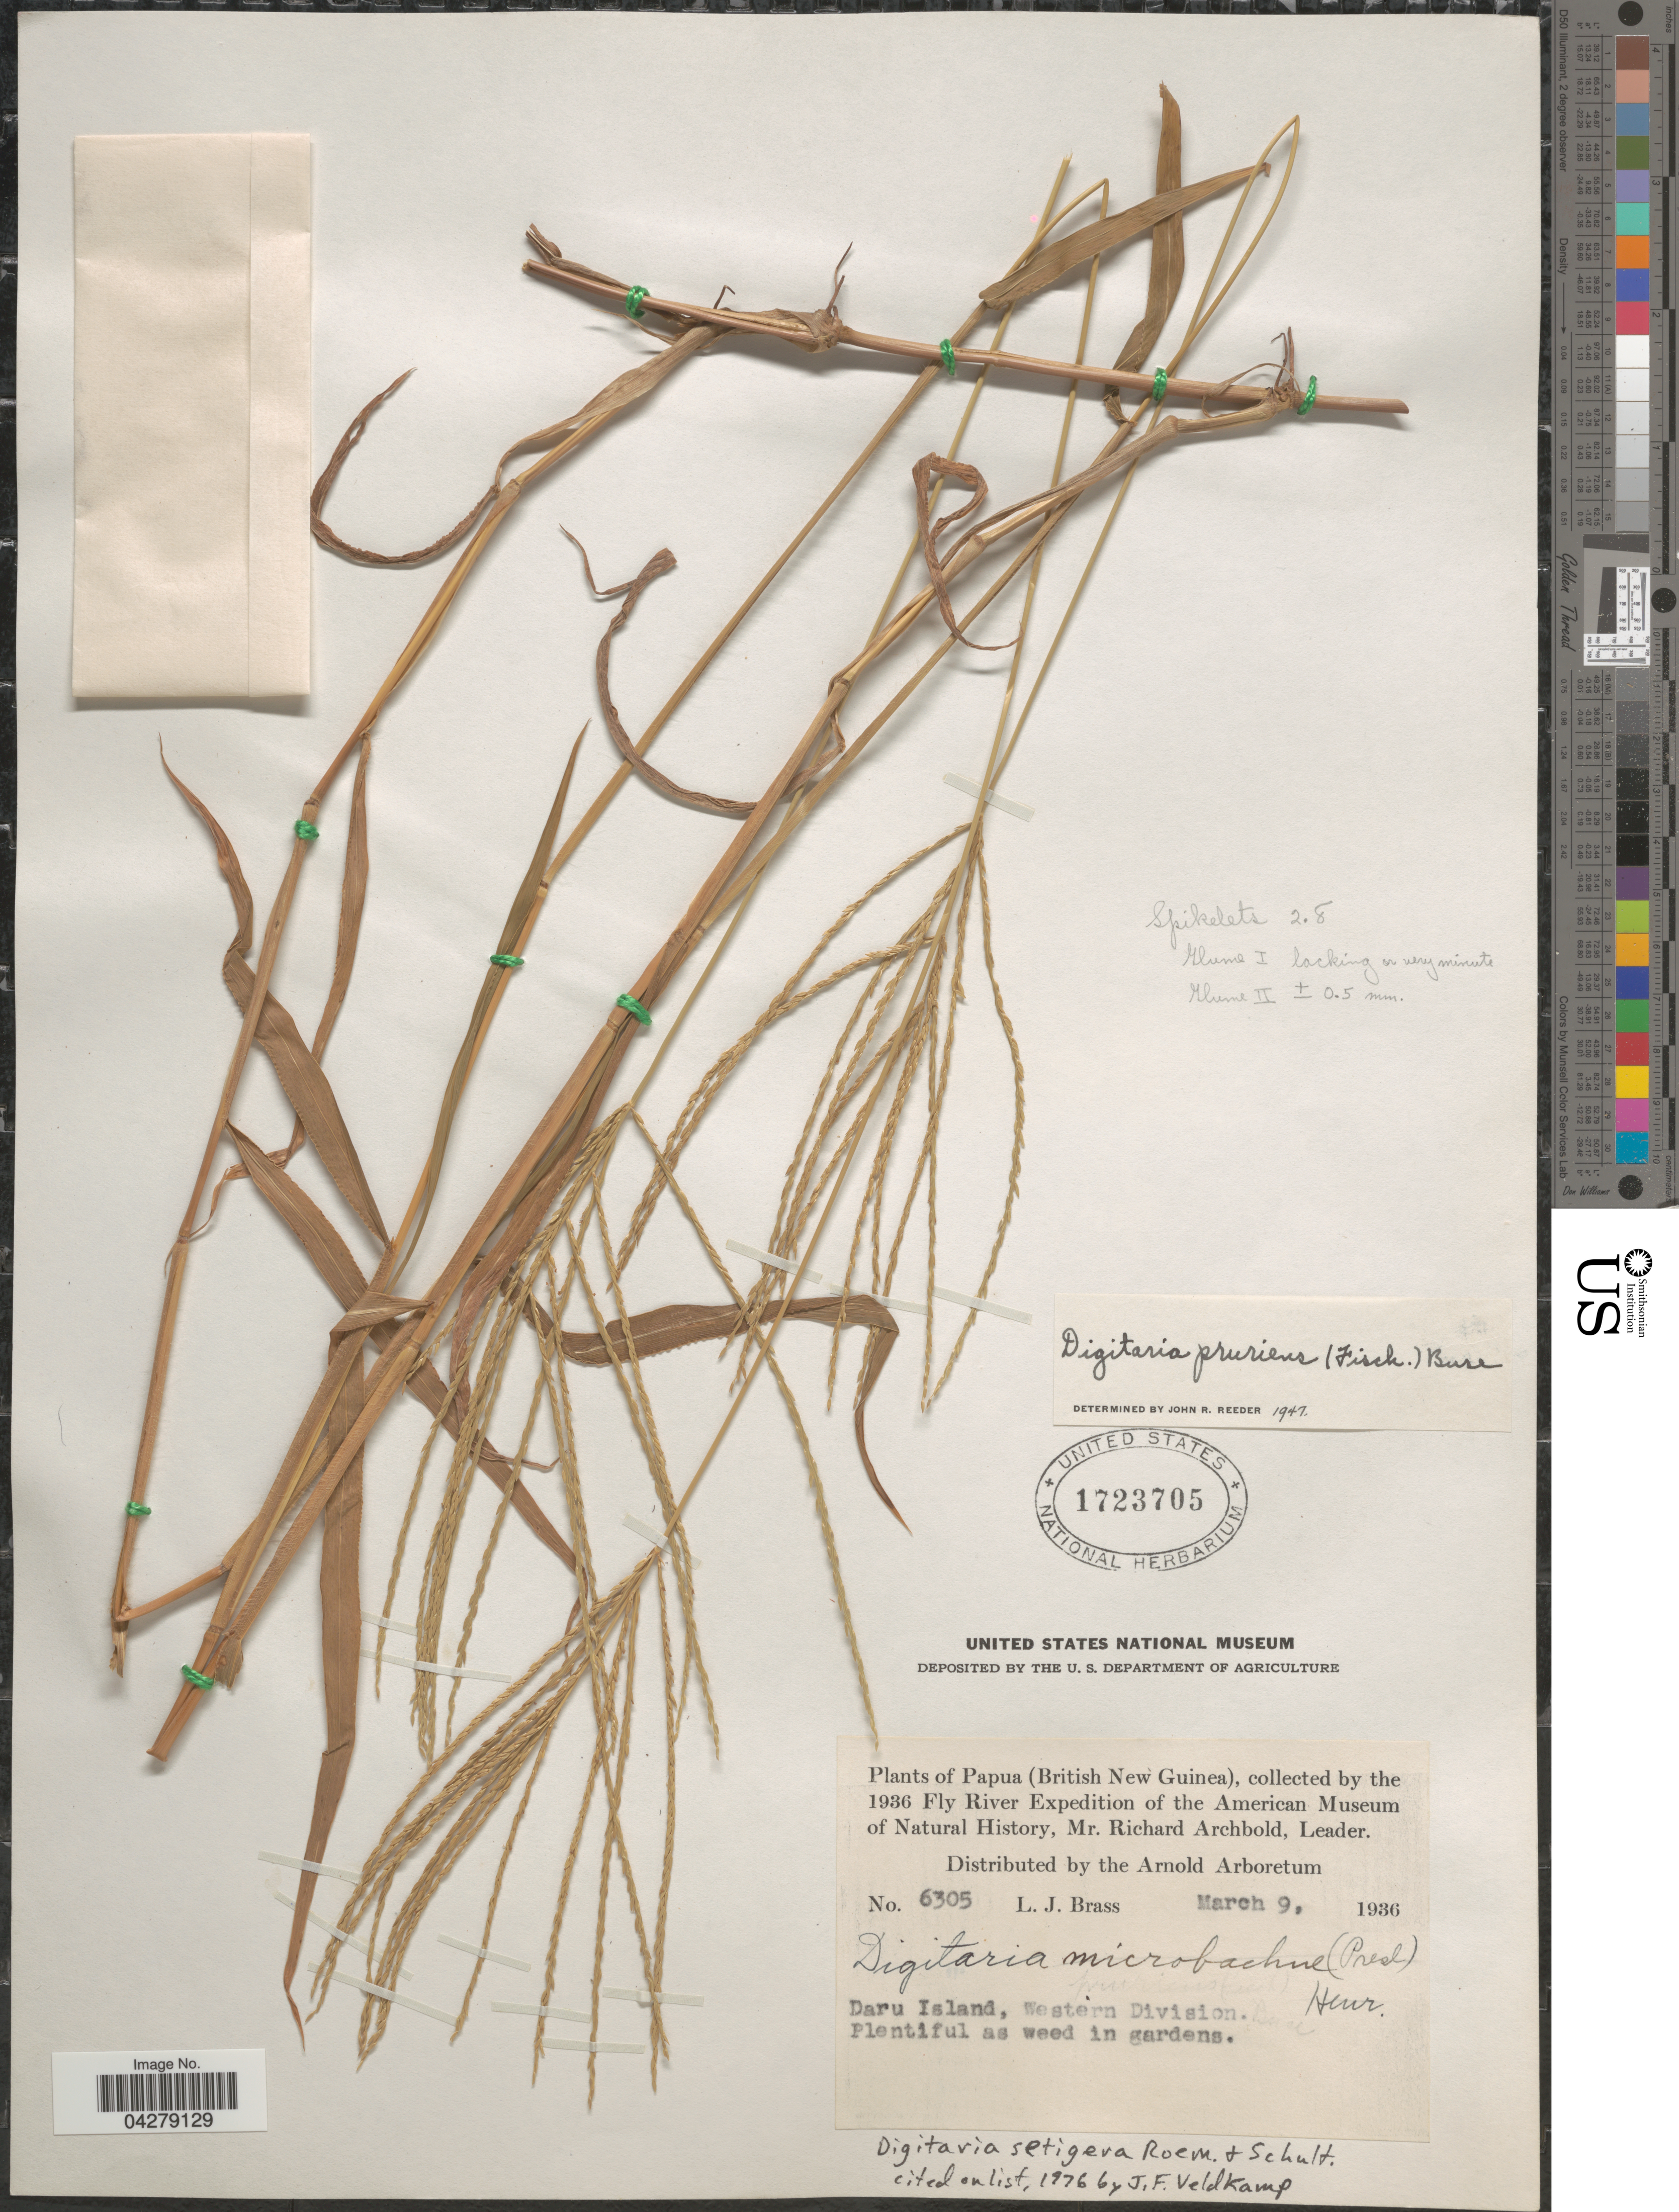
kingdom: Plantae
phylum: Tracheophyta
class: Liliopsida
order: Poales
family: Poaceae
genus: Digitaria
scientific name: Digitaria setigera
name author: Roth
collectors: L. J. Brass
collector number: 6305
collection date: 1936-03-09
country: Papua New Guinea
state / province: Manus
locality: (British New Guinea), 1936 Fly River Expedition. Daru Island, Western Division.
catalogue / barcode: US 1723705